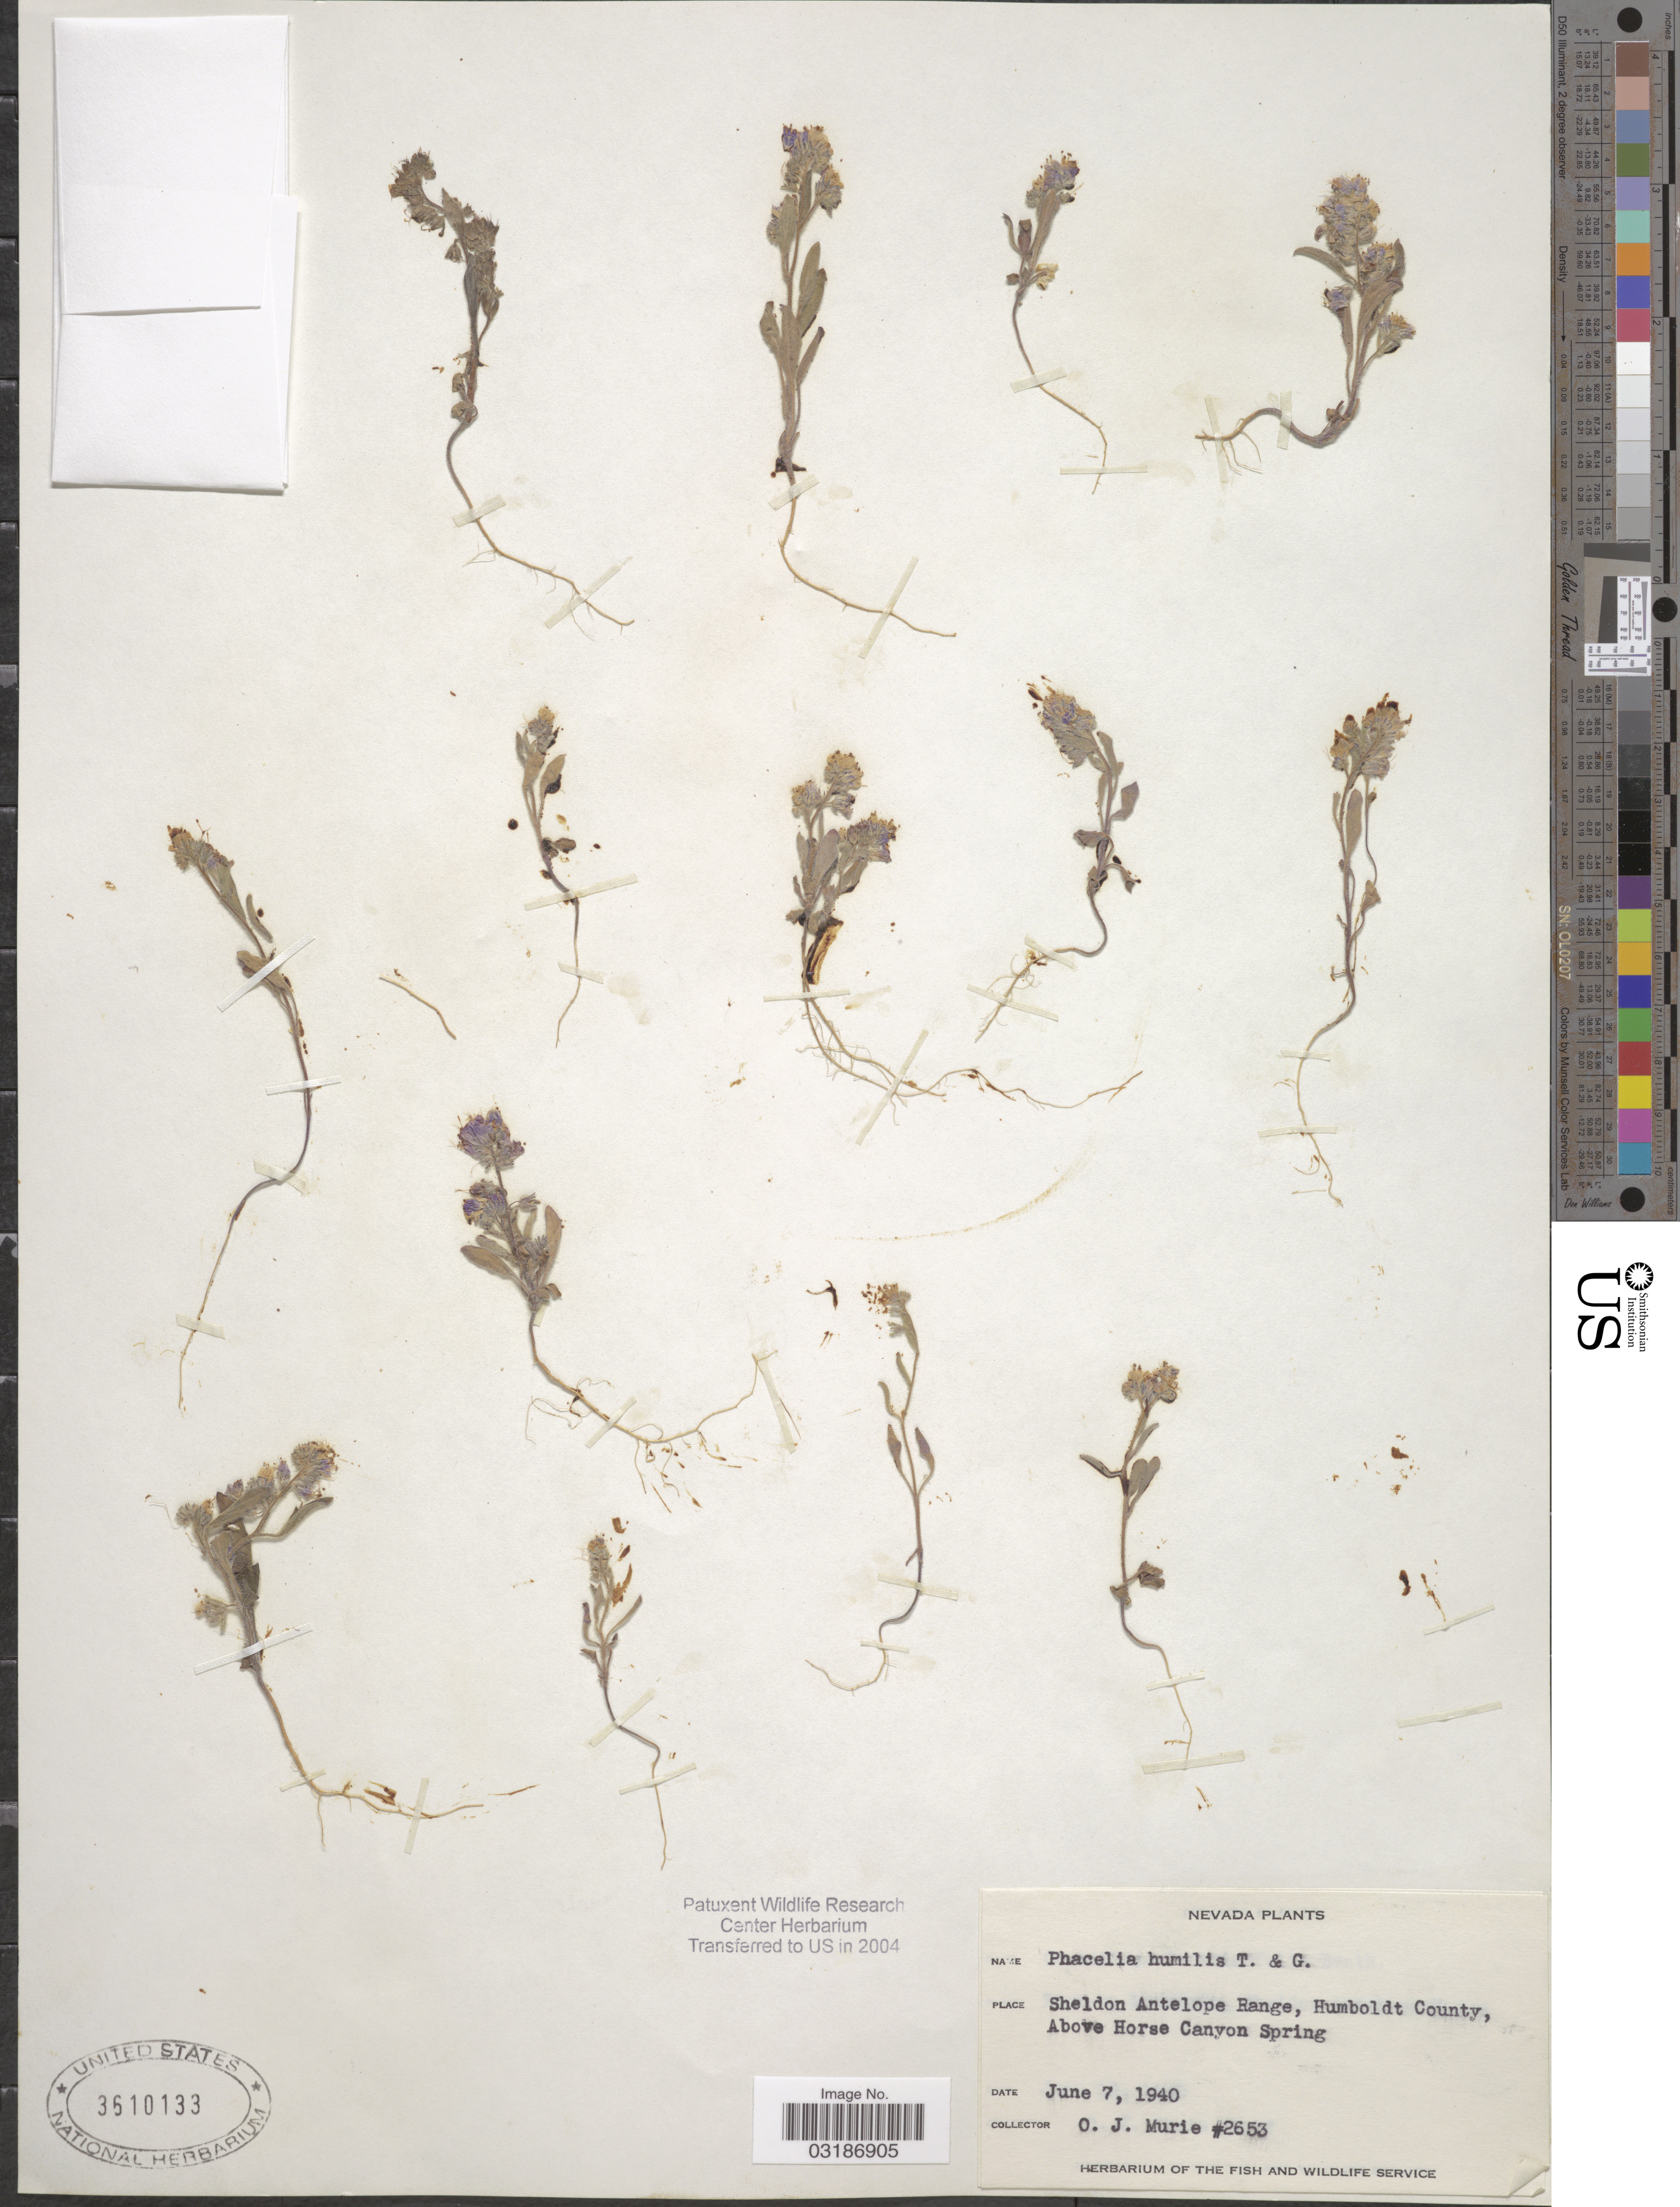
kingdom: Plantae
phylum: Tracheophyta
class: Magnoliopsida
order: Boraginales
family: Hydrophyllaceae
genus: Phacelia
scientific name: Phacelia humilis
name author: Torr. & A. Gray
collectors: O. Murie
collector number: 2653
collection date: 1940-06-07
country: United States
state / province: Nevada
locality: Sheldon Antelope Range, Humboldt County, Above Horse Canyon Spring.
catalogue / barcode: US 3610133